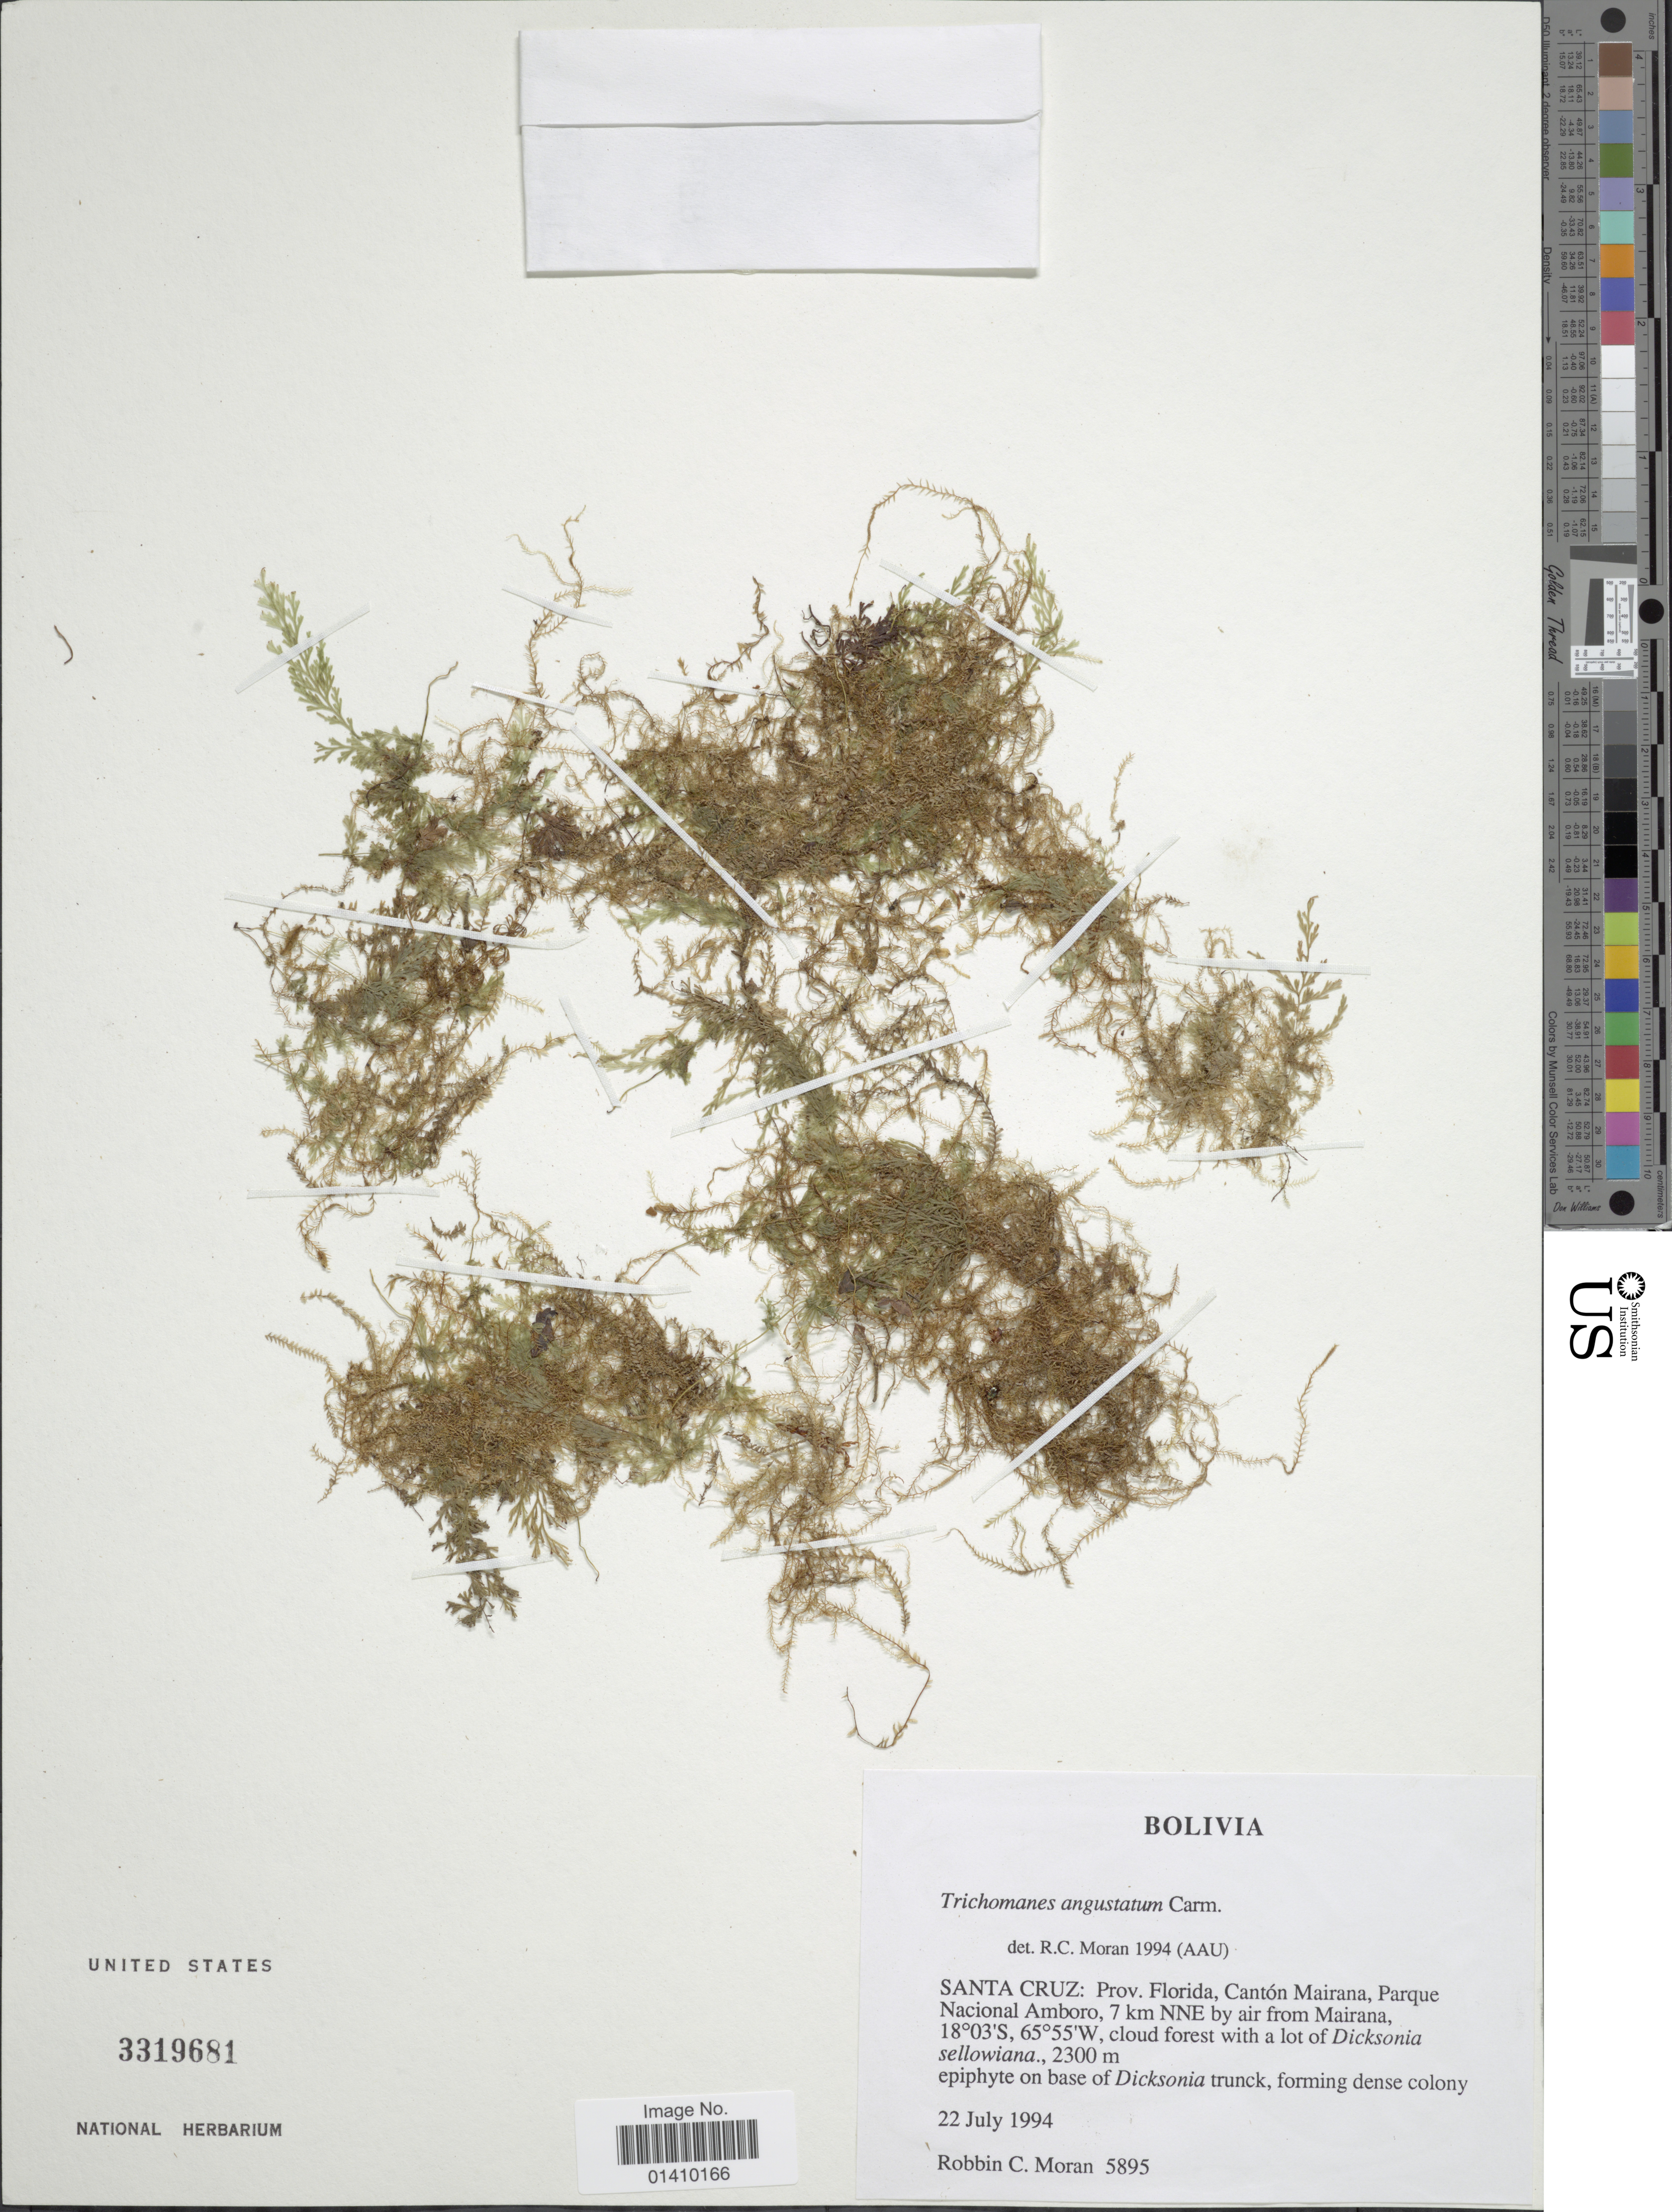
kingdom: Plantae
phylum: Tracheophyta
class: Polypodiopsida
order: Hymenophyllales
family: Hymenophyllaceae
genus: Polyphlebium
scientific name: Polyphlebium angustatum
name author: (Carmich.) Ebihara & Dubuisson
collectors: R. C. Moran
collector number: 5895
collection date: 1994-07-22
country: Bolivia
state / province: Santa Cruz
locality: Prov. Florida, Canton Mairana, Parque Nacional Amboro, 7 km NNE by air from Mairana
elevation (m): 2300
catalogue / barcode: US 3319681